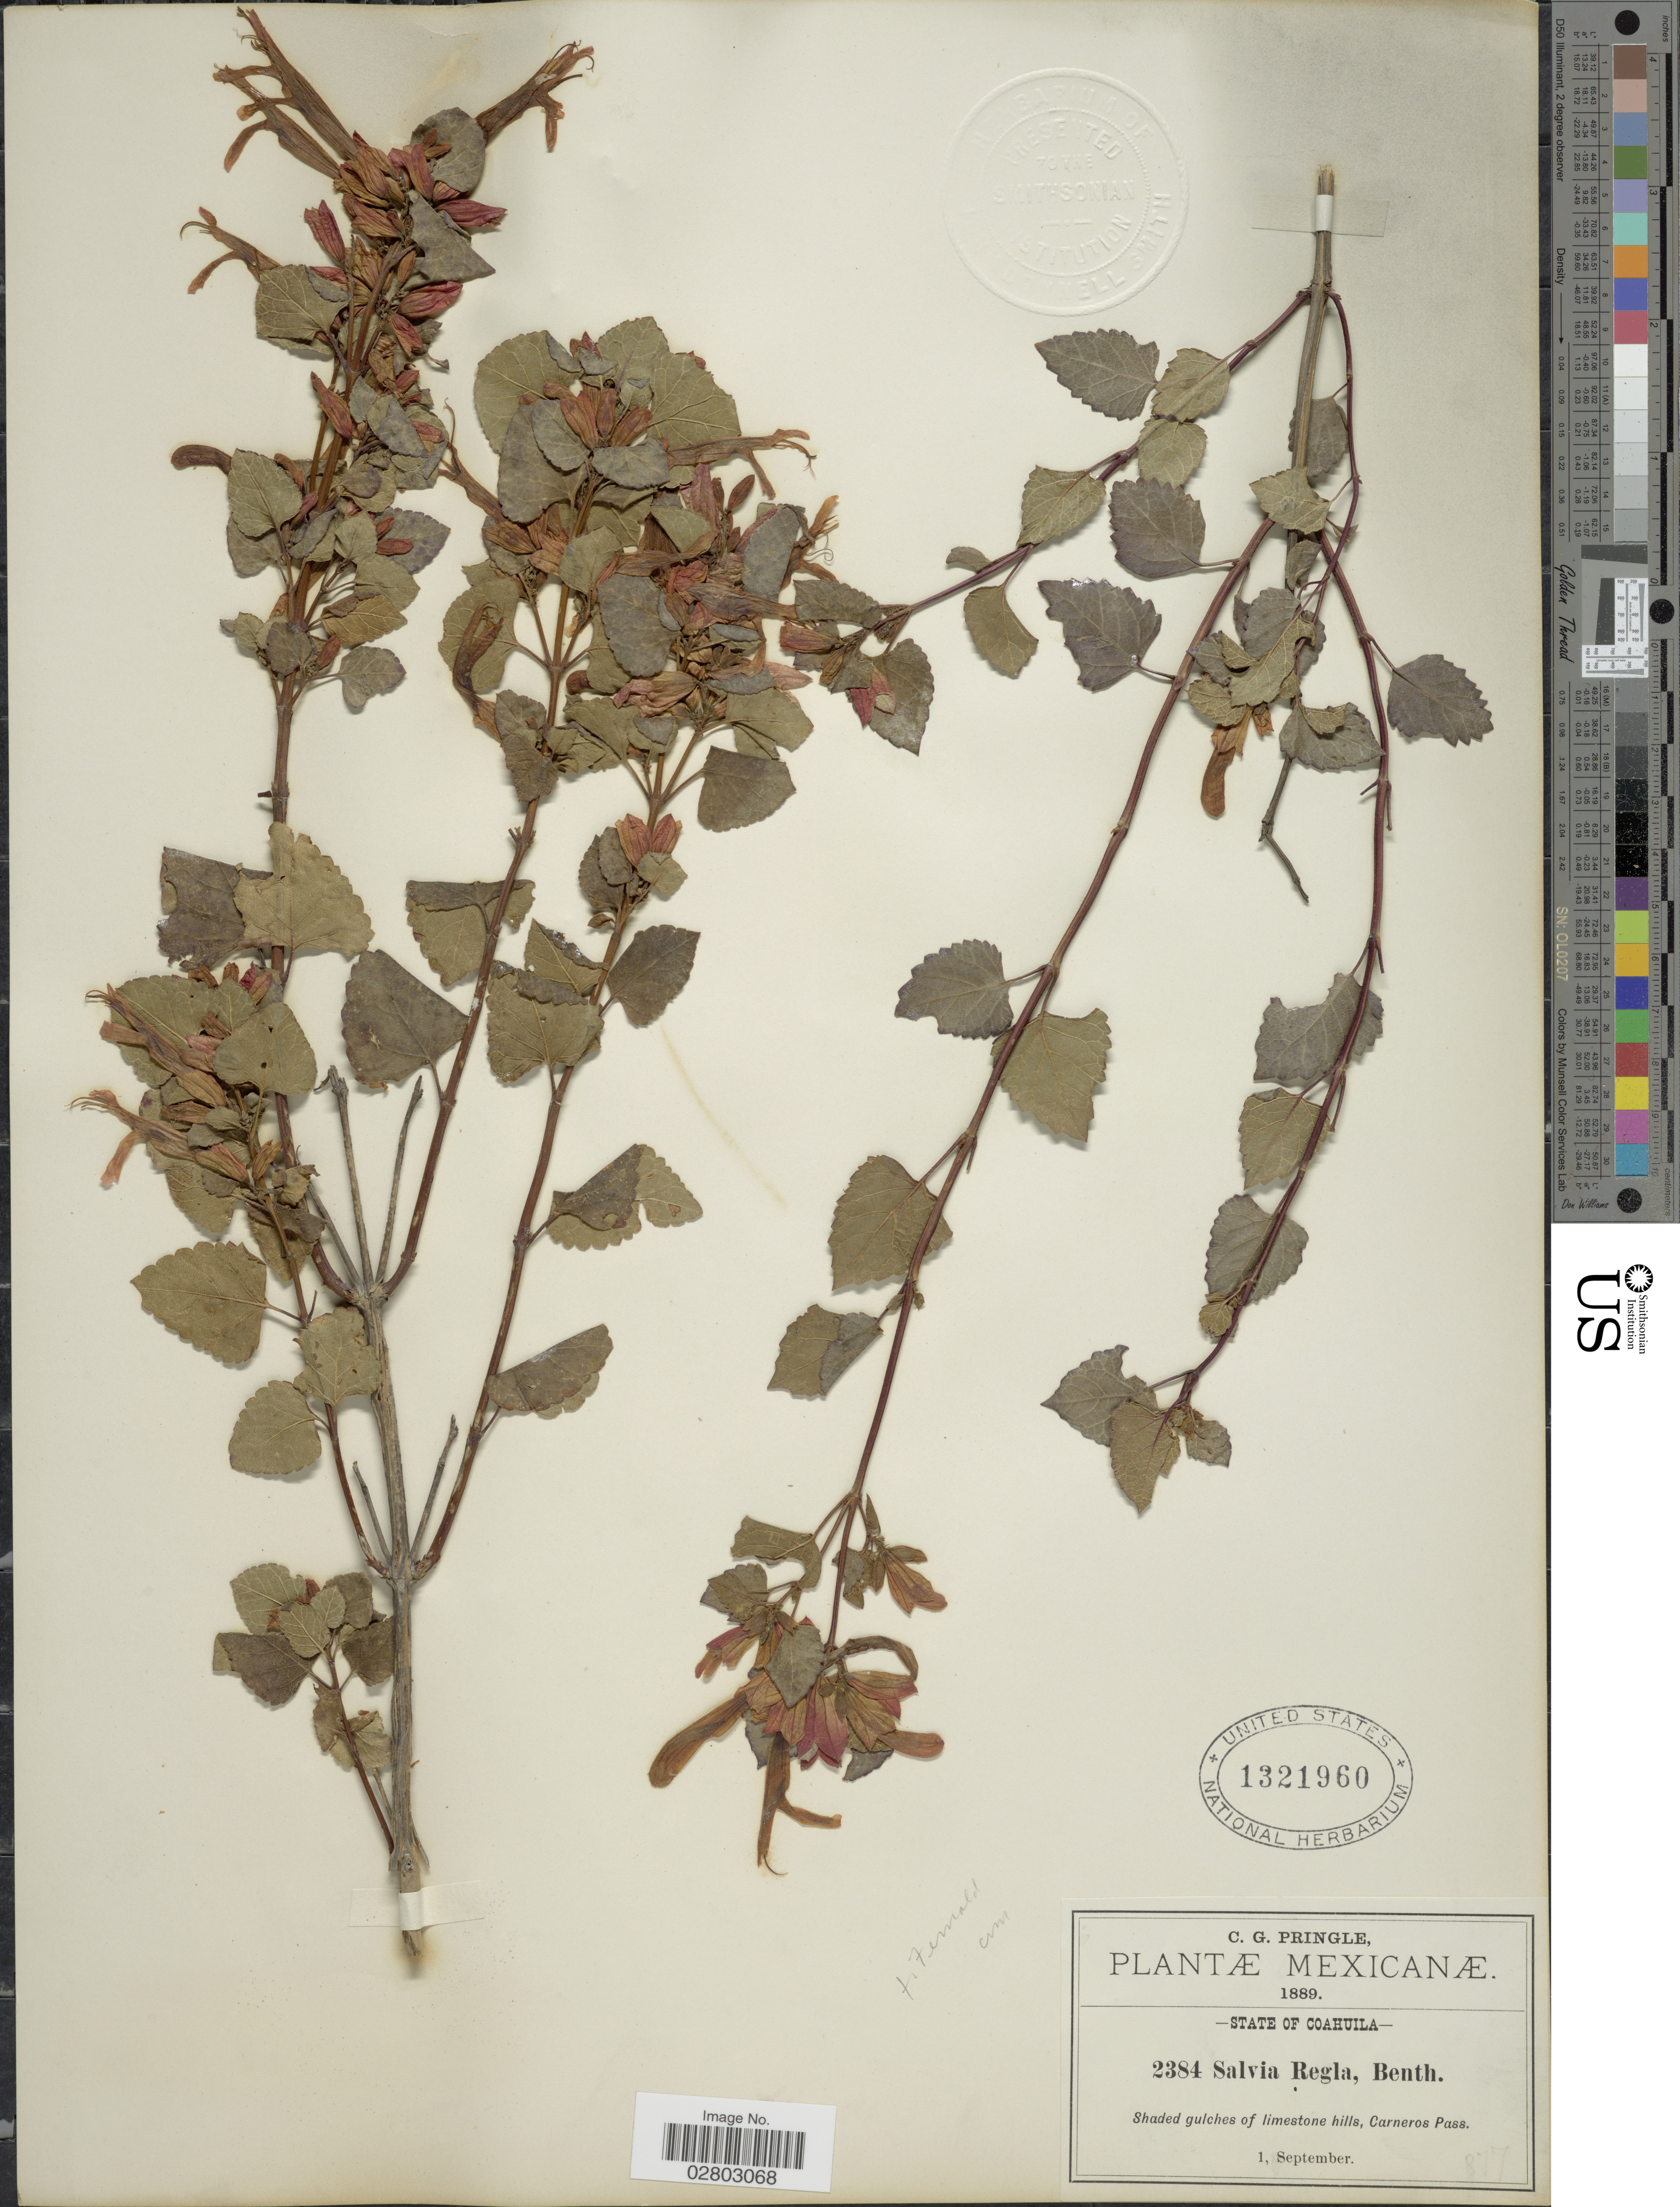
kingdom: Plantae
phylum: Tracheophyta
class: Magnoliopsida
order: Lamiales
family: Lamiaceae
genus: Salvia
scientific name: Salvia regla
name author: Cav.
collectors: C. G. Pringle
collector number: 2384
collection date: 1889-09-01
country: Mexico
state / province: Coahuila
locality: State of Coahuila, Shaded gulches of limestone hills, Carneros Pass.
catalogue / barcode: US 1321960